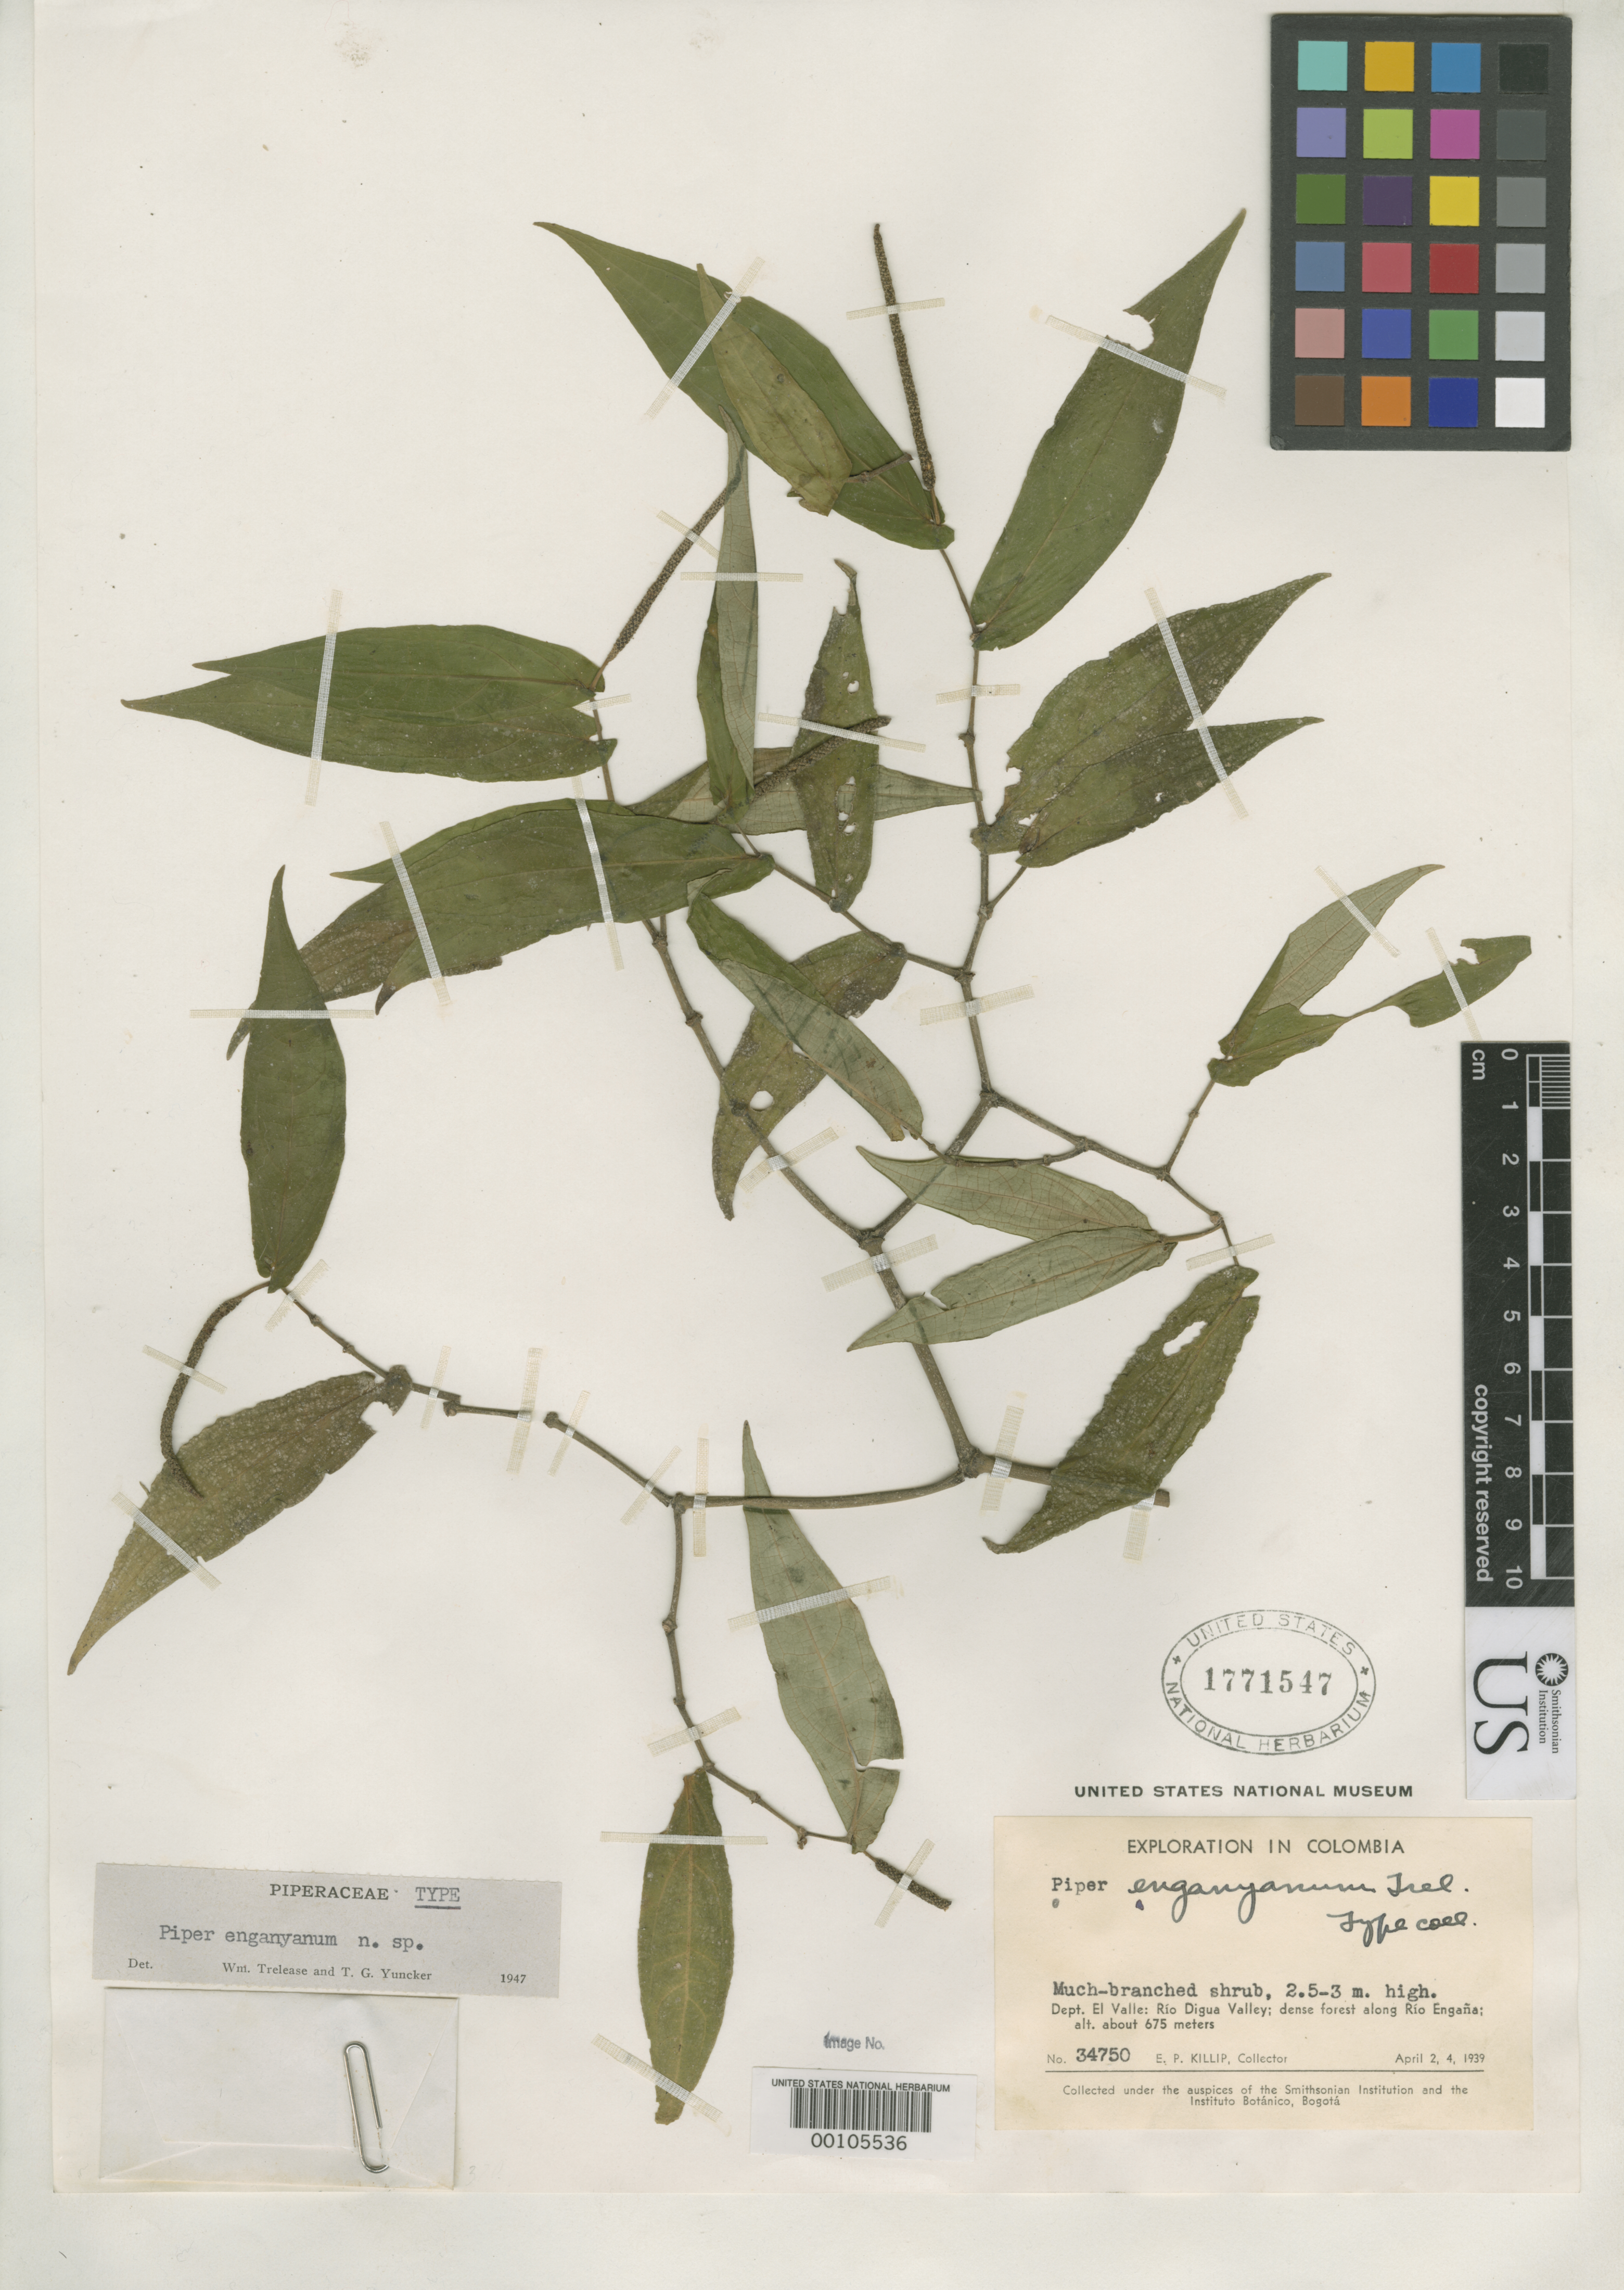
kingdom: Plantae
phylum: Tracheophyta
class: Magnoliopsida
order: Piperales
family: Piperaceae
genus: Piper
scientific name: Piper enganyanum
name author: Trel. & Yunck.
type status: Holotype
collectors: E. P. Killip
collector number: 34750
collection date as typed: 02 Apr 1939 and 04 Apr 1939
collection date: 1939-04-02,1939-04-04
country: Colombia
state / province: Valle del Cauca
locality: Rio Digua Valley, Rio Engana.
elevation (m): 675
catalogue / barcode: US 1771547